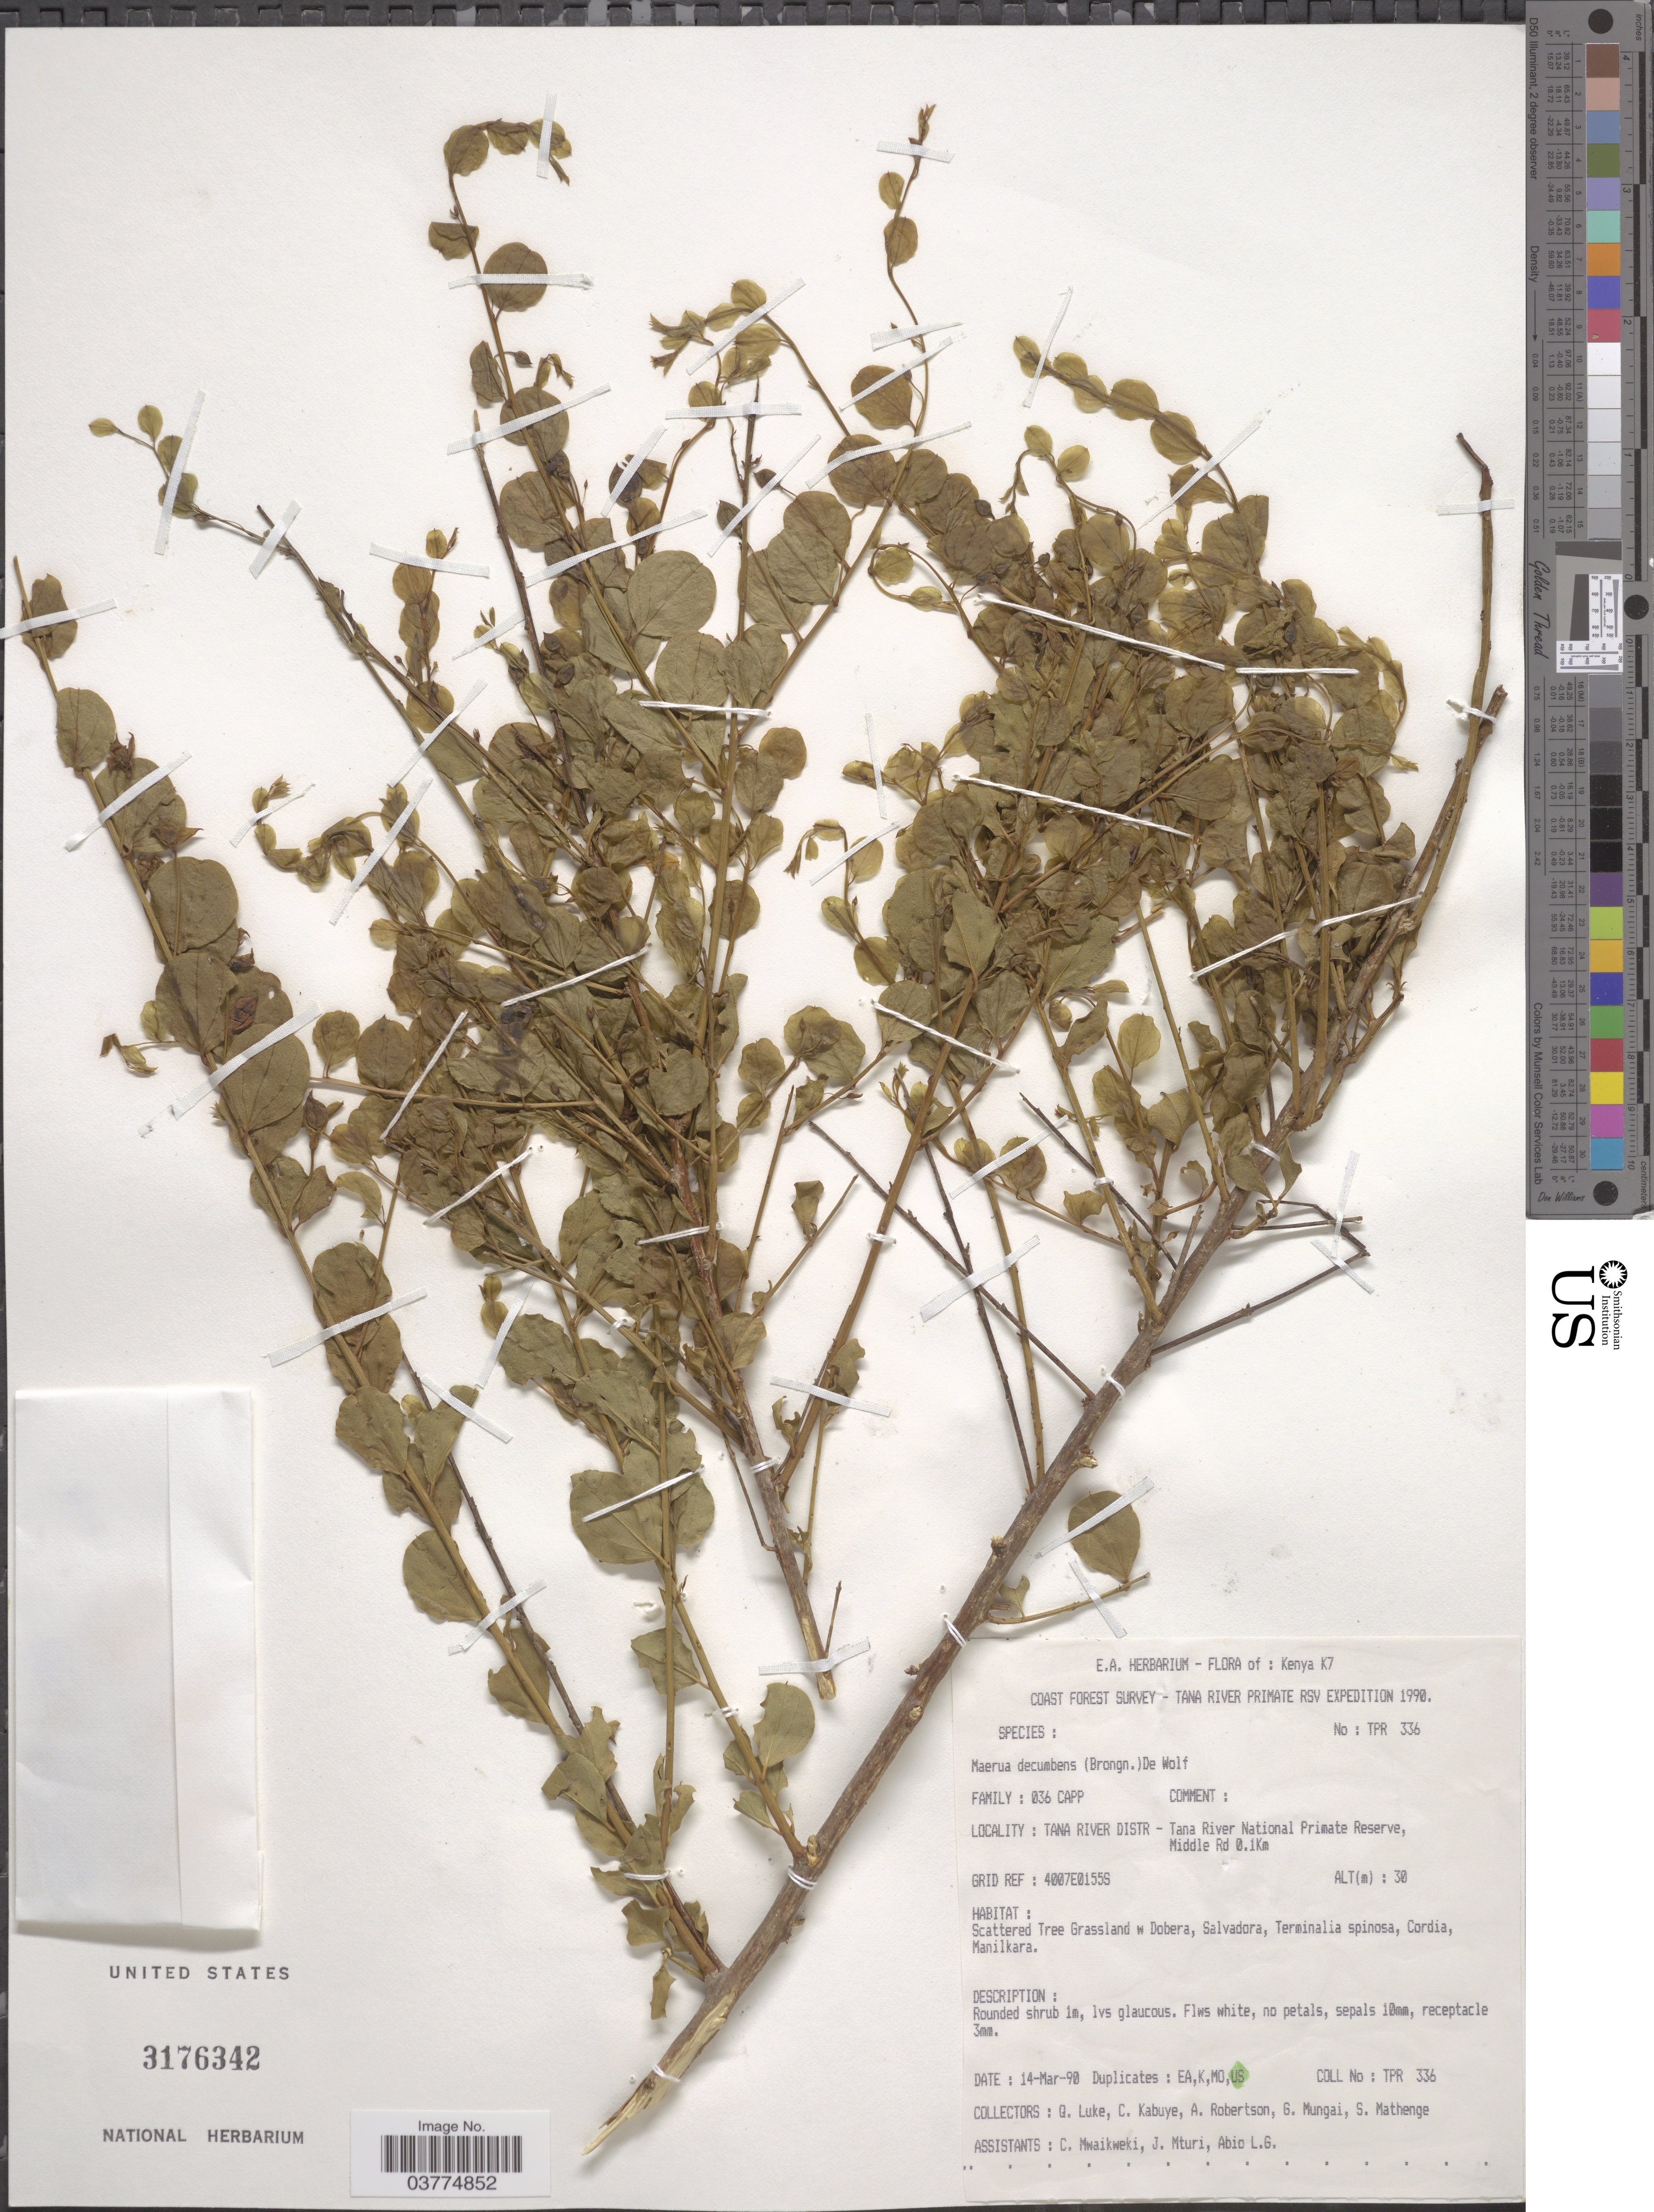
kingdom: Plantae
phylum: Tracheophyta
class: Magnoliopsida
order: Brassicales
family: Capparaceae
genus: Maerua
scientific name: Maerua decumbens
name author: (Brongn.) DeWolf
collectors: Q. Luke, C. Kabuye, A. Robertson, G. Mungai & et al.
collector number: TPR 336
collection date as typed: Transcribed d/m/y: 14/3/90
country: Kenya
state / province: Tana River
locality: Kenya K7. Tana River District - Tana River National Primate Reserve, Middle Rd 0.1Km.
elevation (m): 30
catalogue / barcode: US 3176342